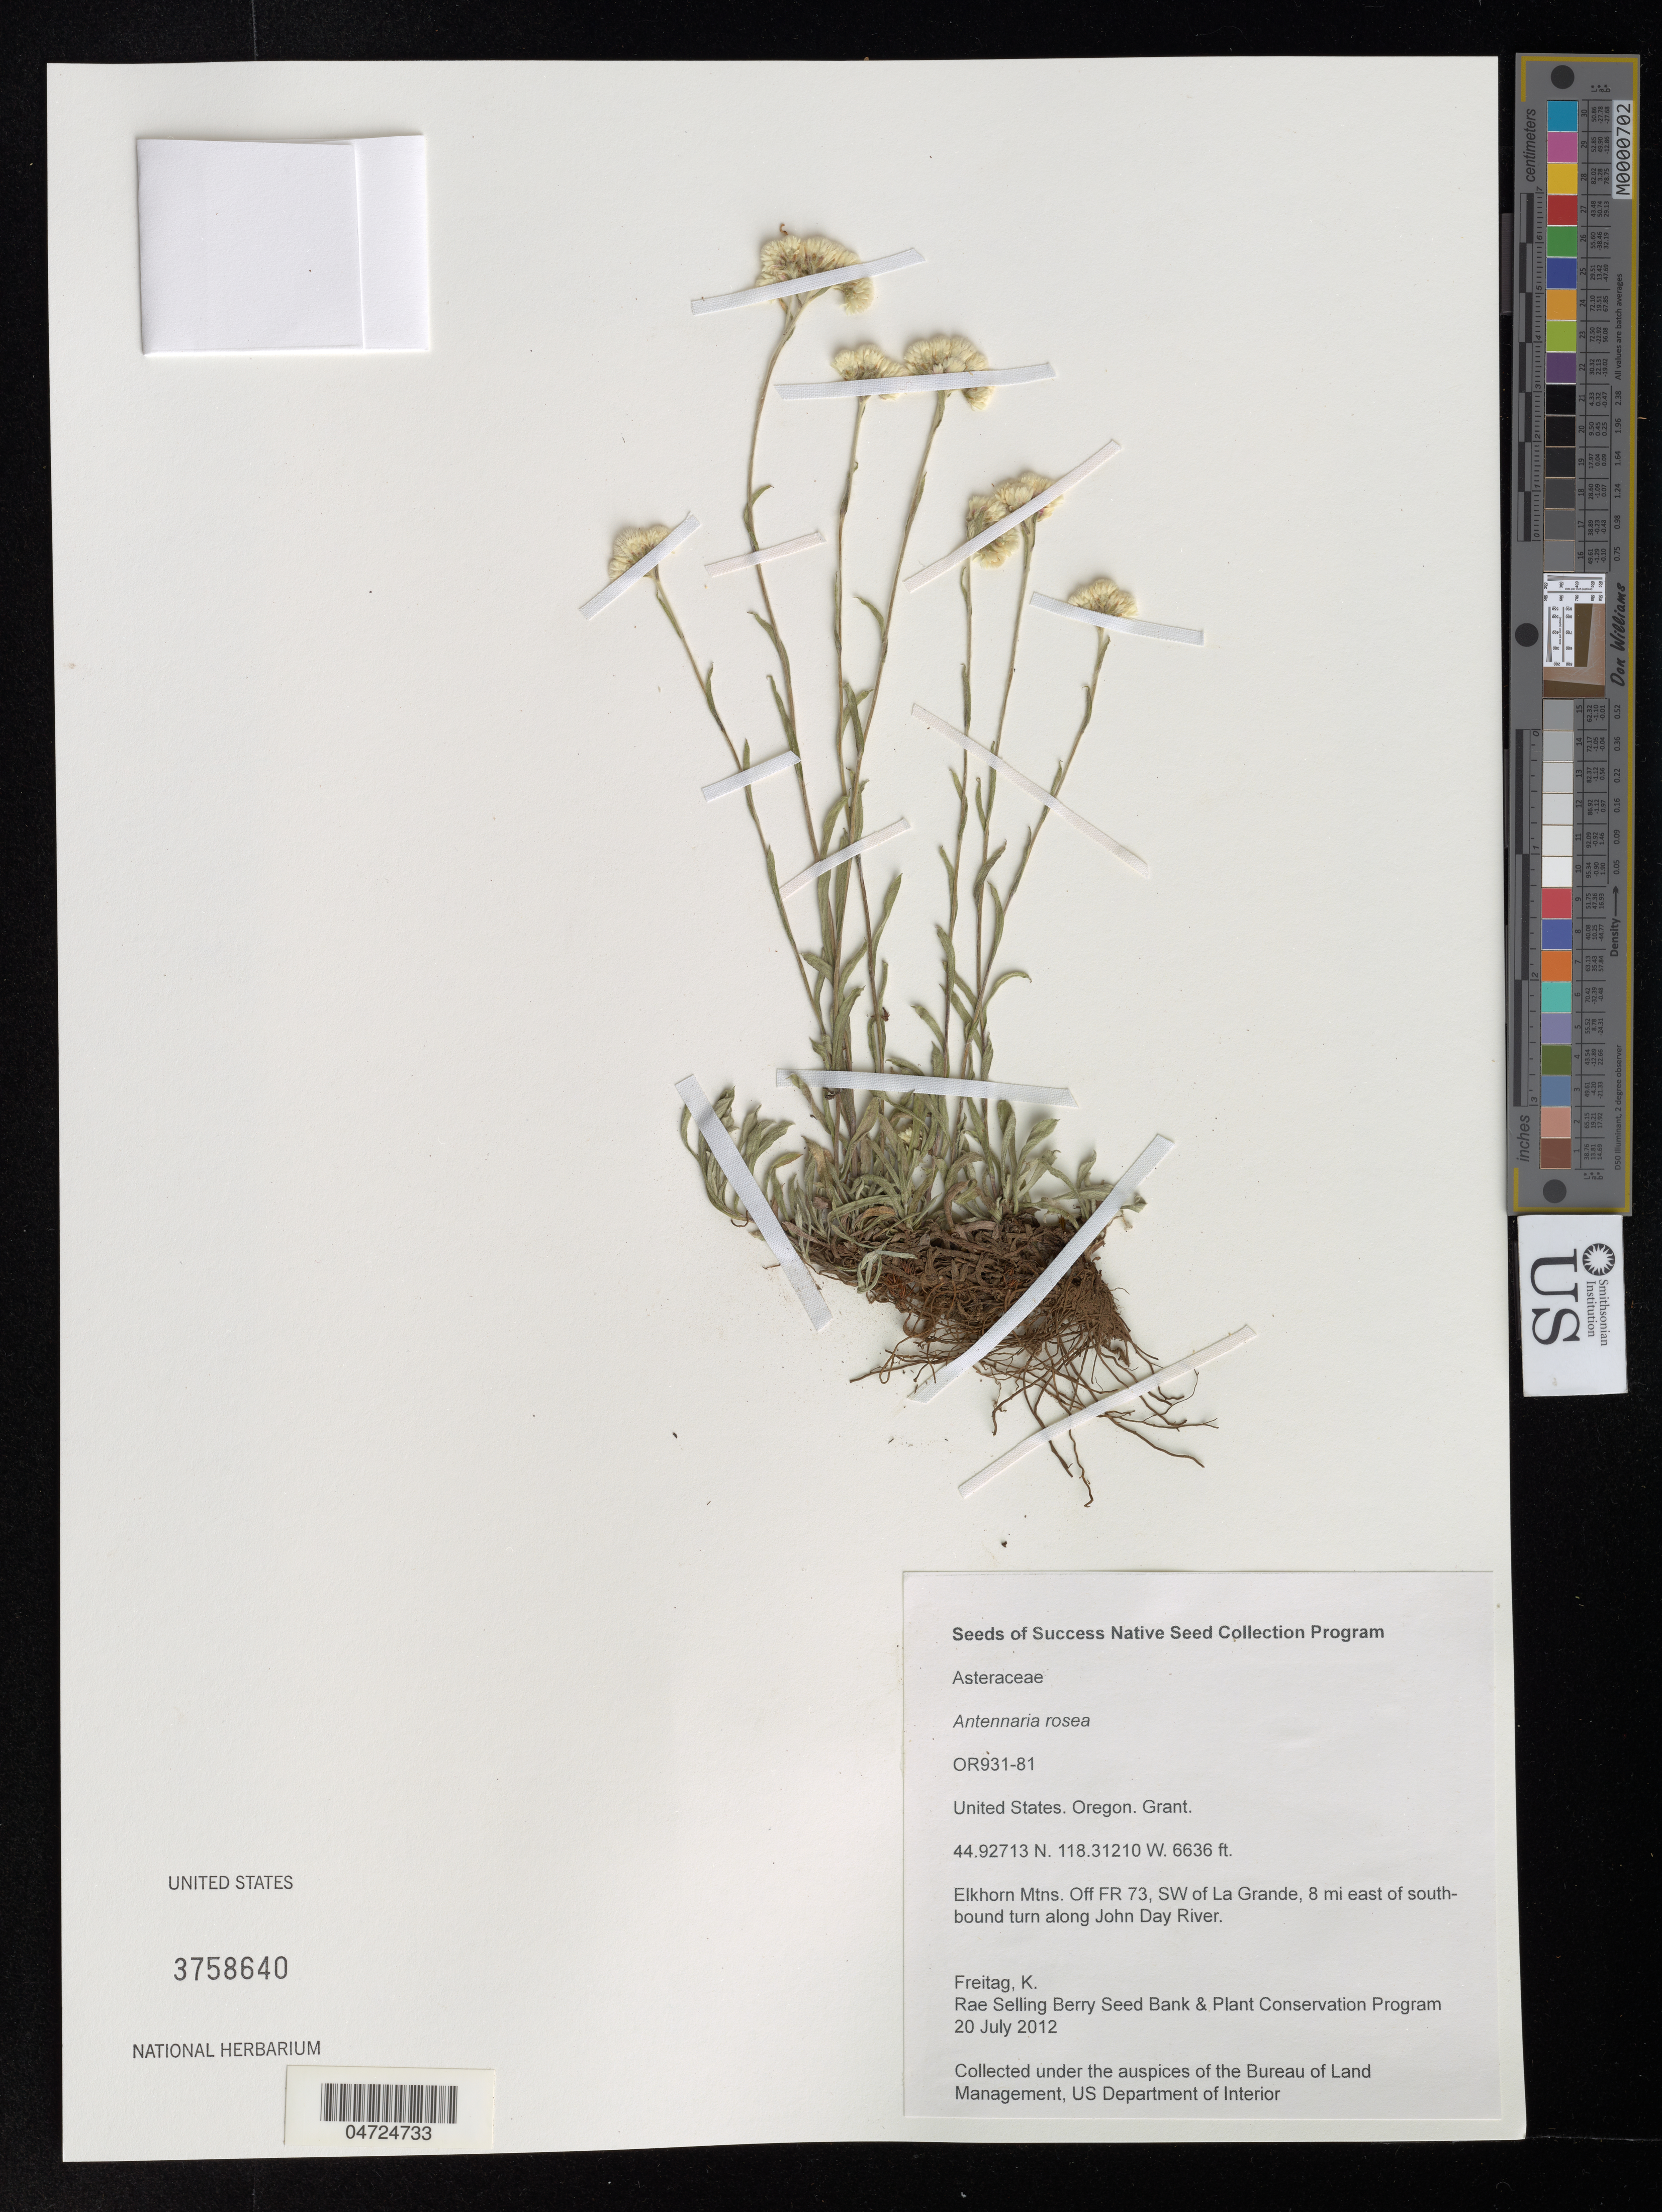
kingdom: Plantae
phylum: Tracheophyta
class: Magnoliopsida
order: Asterales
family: Asteraceae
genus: Antennaria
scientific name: Antennaria rosea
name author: Greene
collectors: K. Freitag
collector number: OR931-81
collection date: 2012-07-20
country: United States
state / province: Oregon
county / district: Grant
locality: Grant. Elkhorn Mtns. Off FR 73, SW of La Grande, 8 mi east of southbound turn along John Day River.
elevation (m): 2023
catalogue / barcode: US 3758640